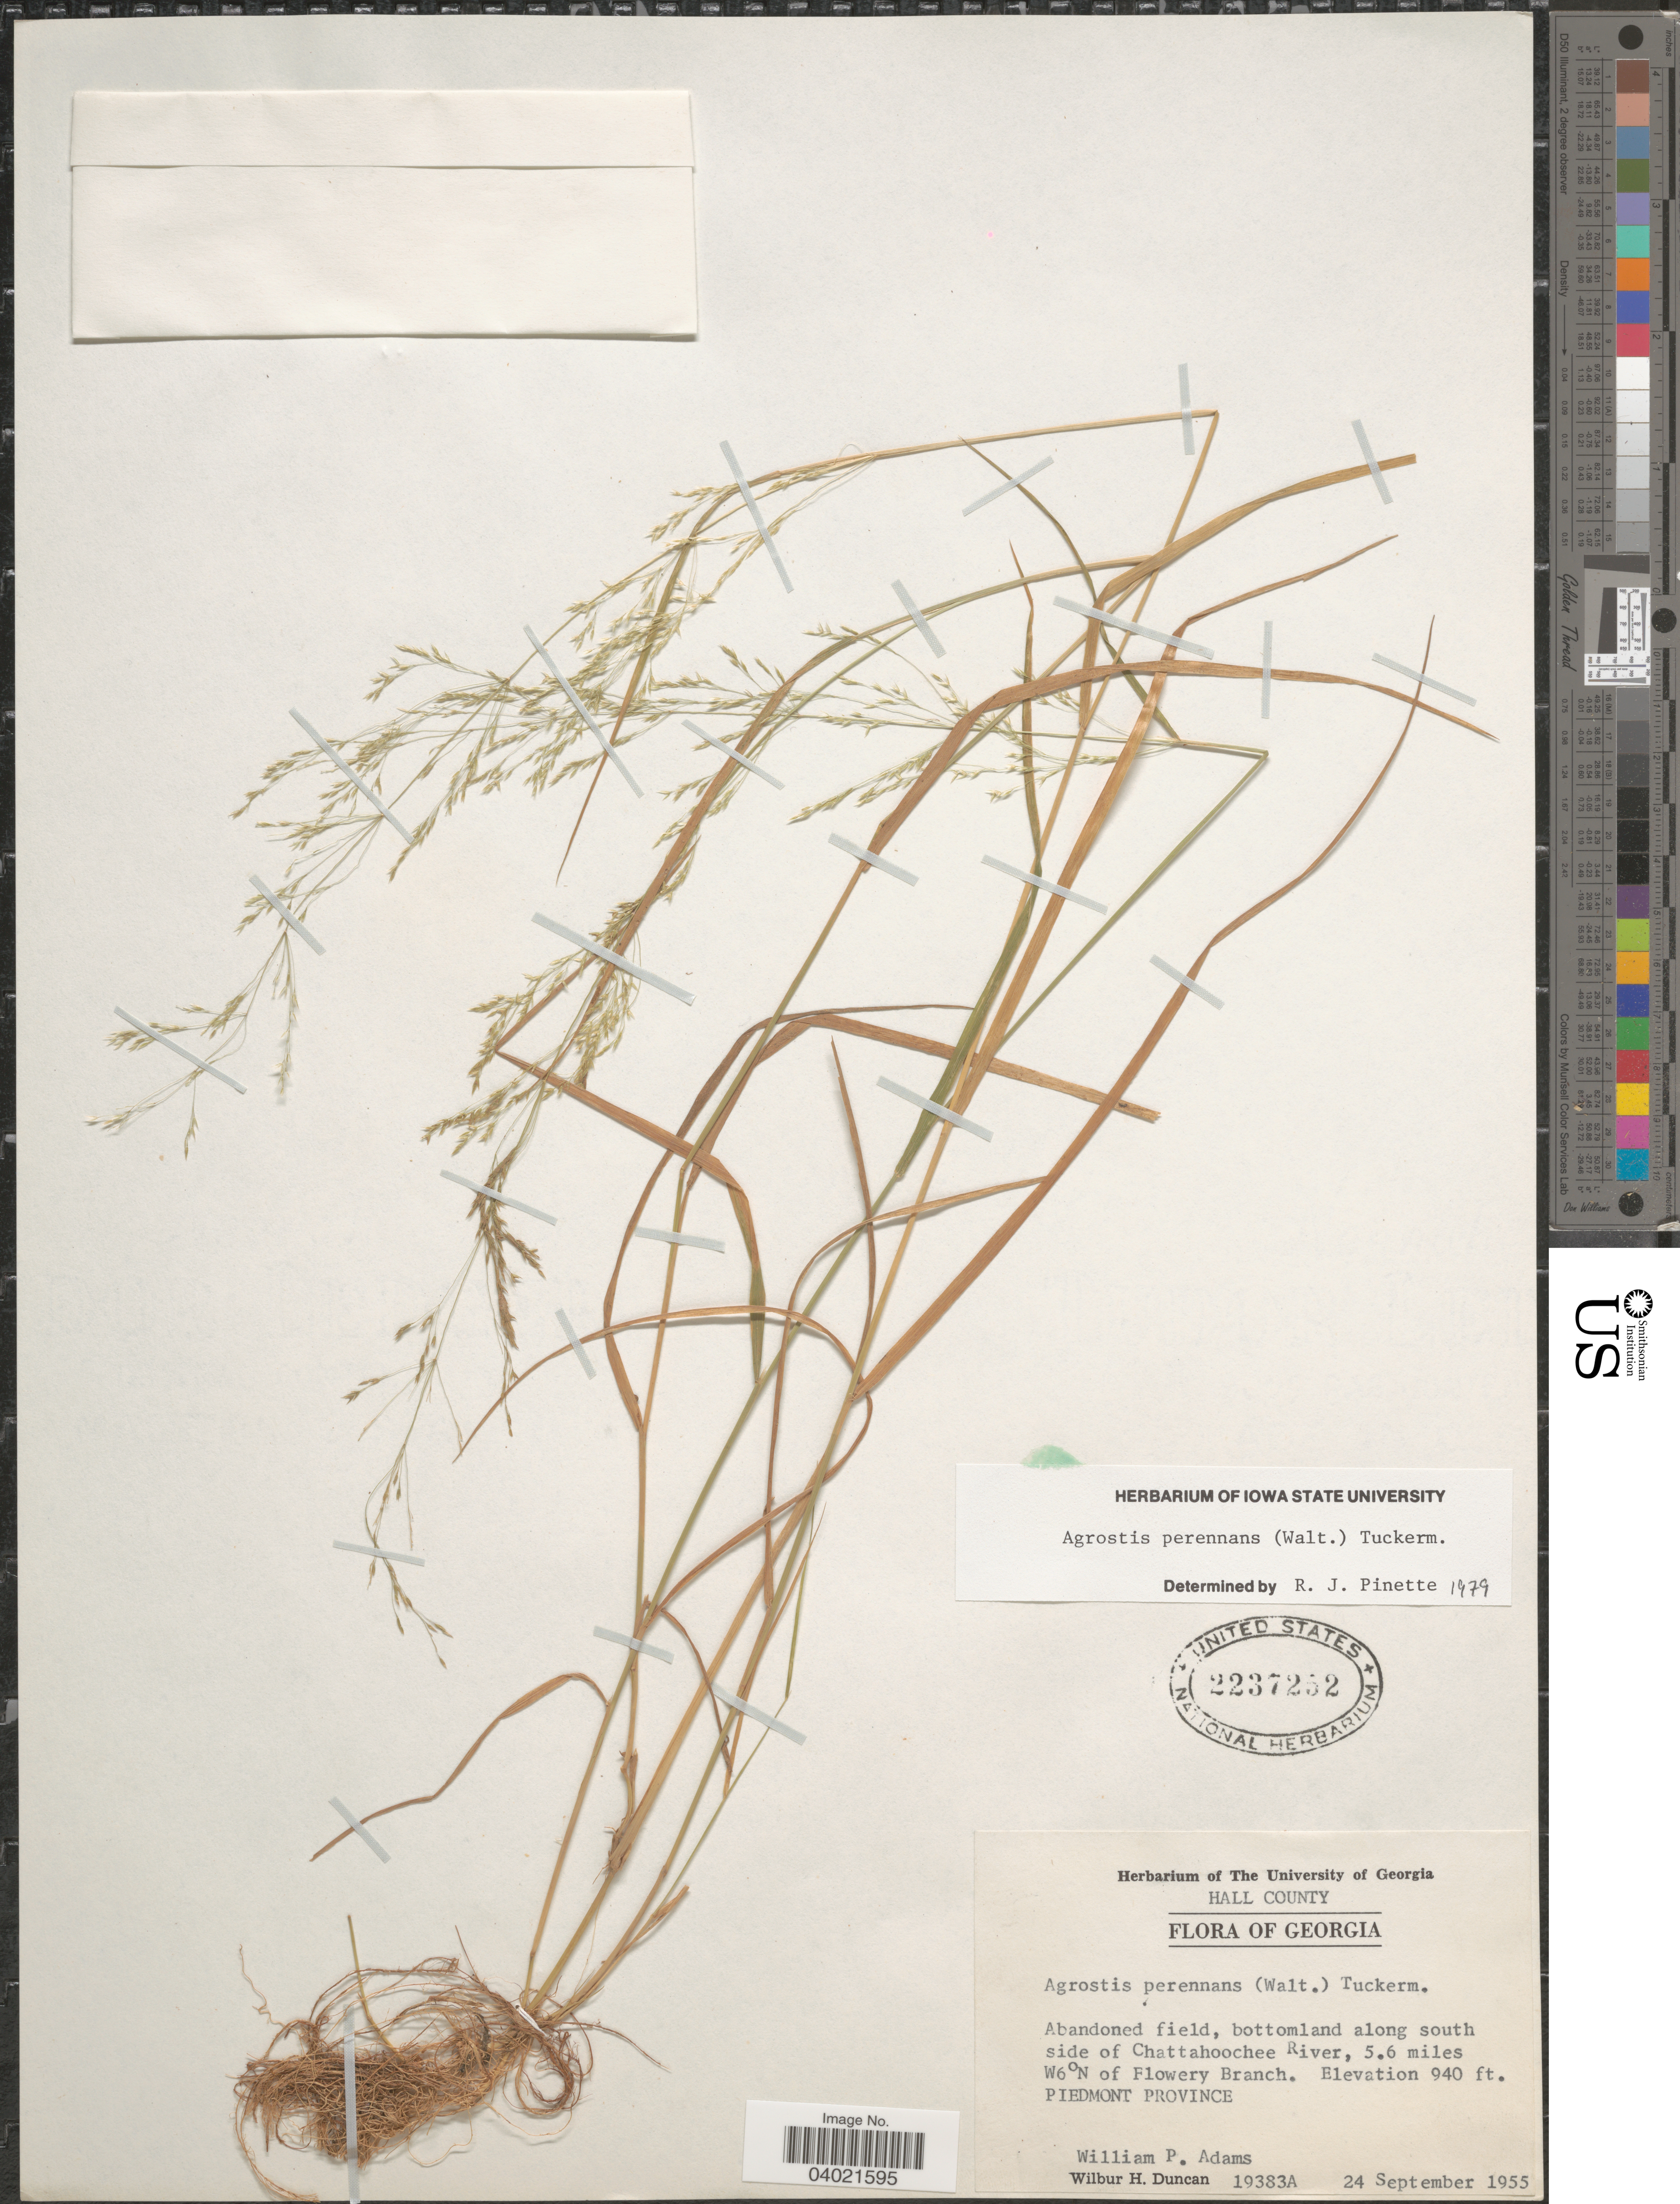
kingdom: Plantae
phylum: Tracheophyta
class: Liliopsida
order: Poales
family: Poaceae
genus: Agrostis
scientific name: Agrostis perennans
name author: (Walter) Tuck.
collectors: W. P. Adams & W. H. Duncan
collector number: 19383A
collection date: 1955-09-24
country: United States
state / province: Georgia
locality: Hall County. Abandoned field, bottomland along south side of Chattahoochee River, 5.6 miles W6°N of Flowery Branch. Piedmont Province.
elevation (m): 287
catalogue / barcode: US 2237252